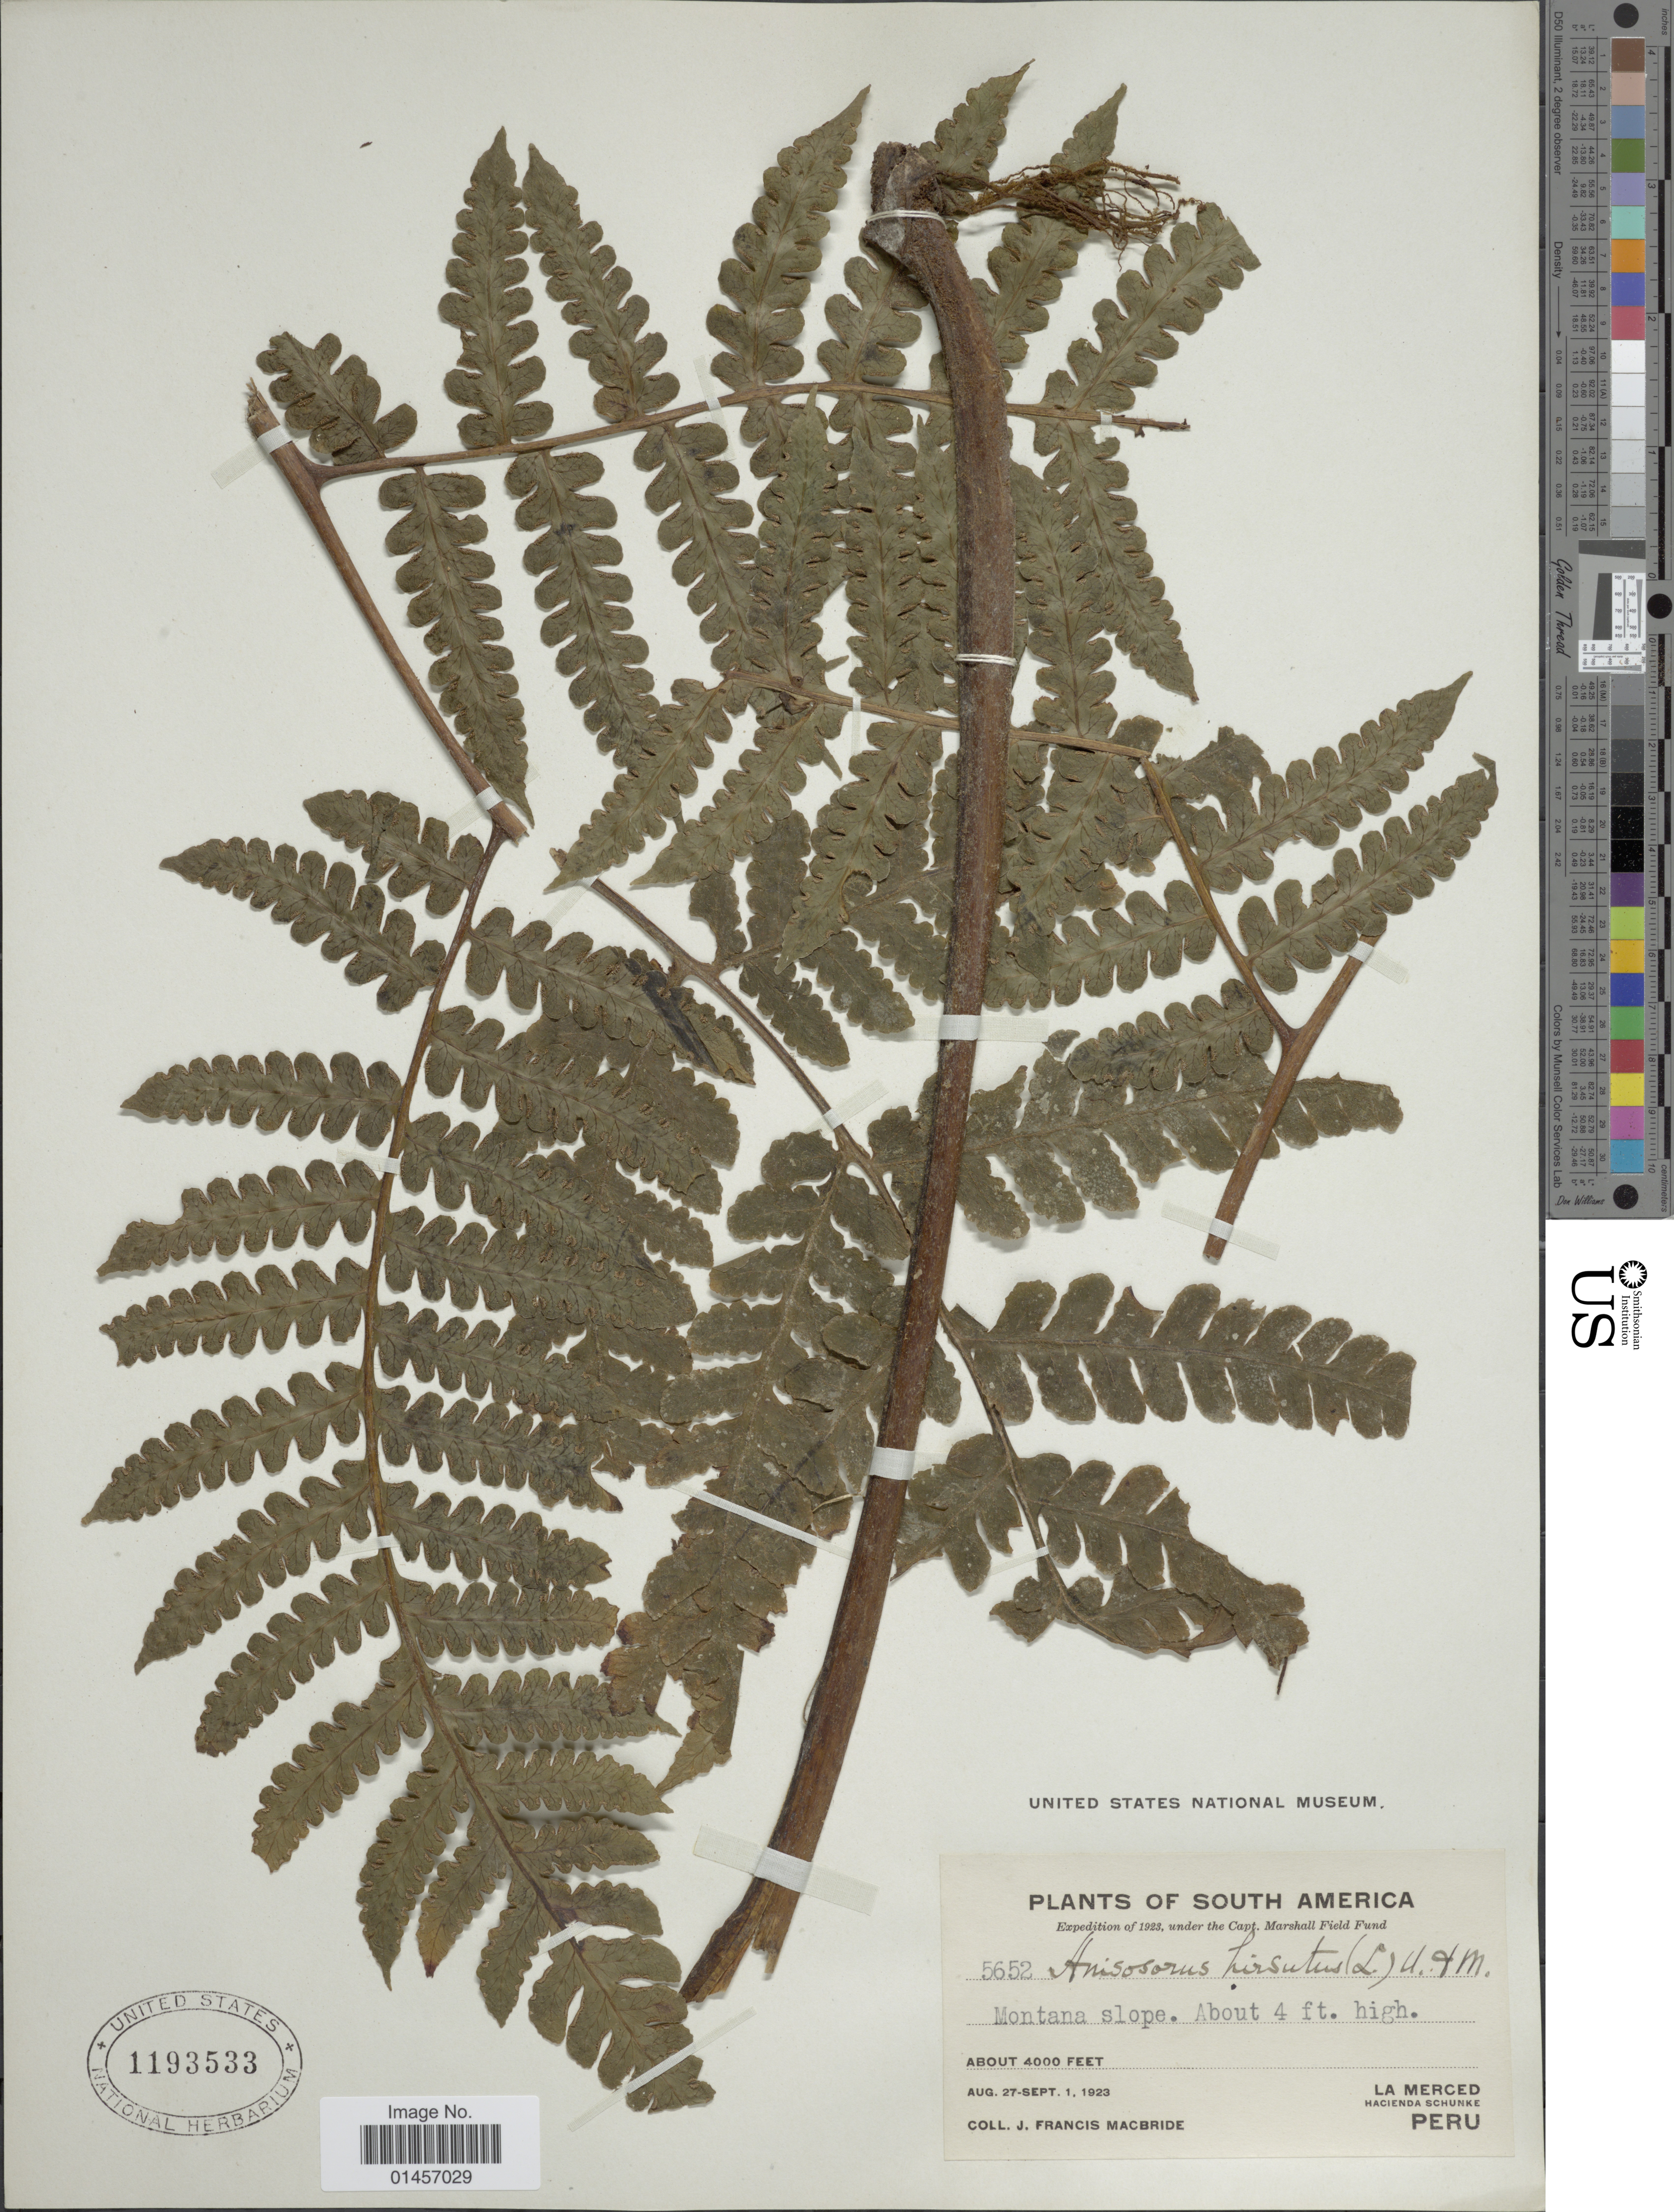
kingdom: Plantae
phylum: Tracheophyta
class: Polypodiopsida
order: Polypodiales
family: Lonchitidaceae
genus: Lonchitis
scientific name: Lonchitis hirsuta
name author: L.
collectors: J. F. Macbride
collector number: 5652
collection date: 1923-08-27/1923-09-01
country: Peru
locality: South America, Montana slope, about 4 ft. high. La Merced Hacienda Schunke. peru.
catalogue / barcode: US 1193533